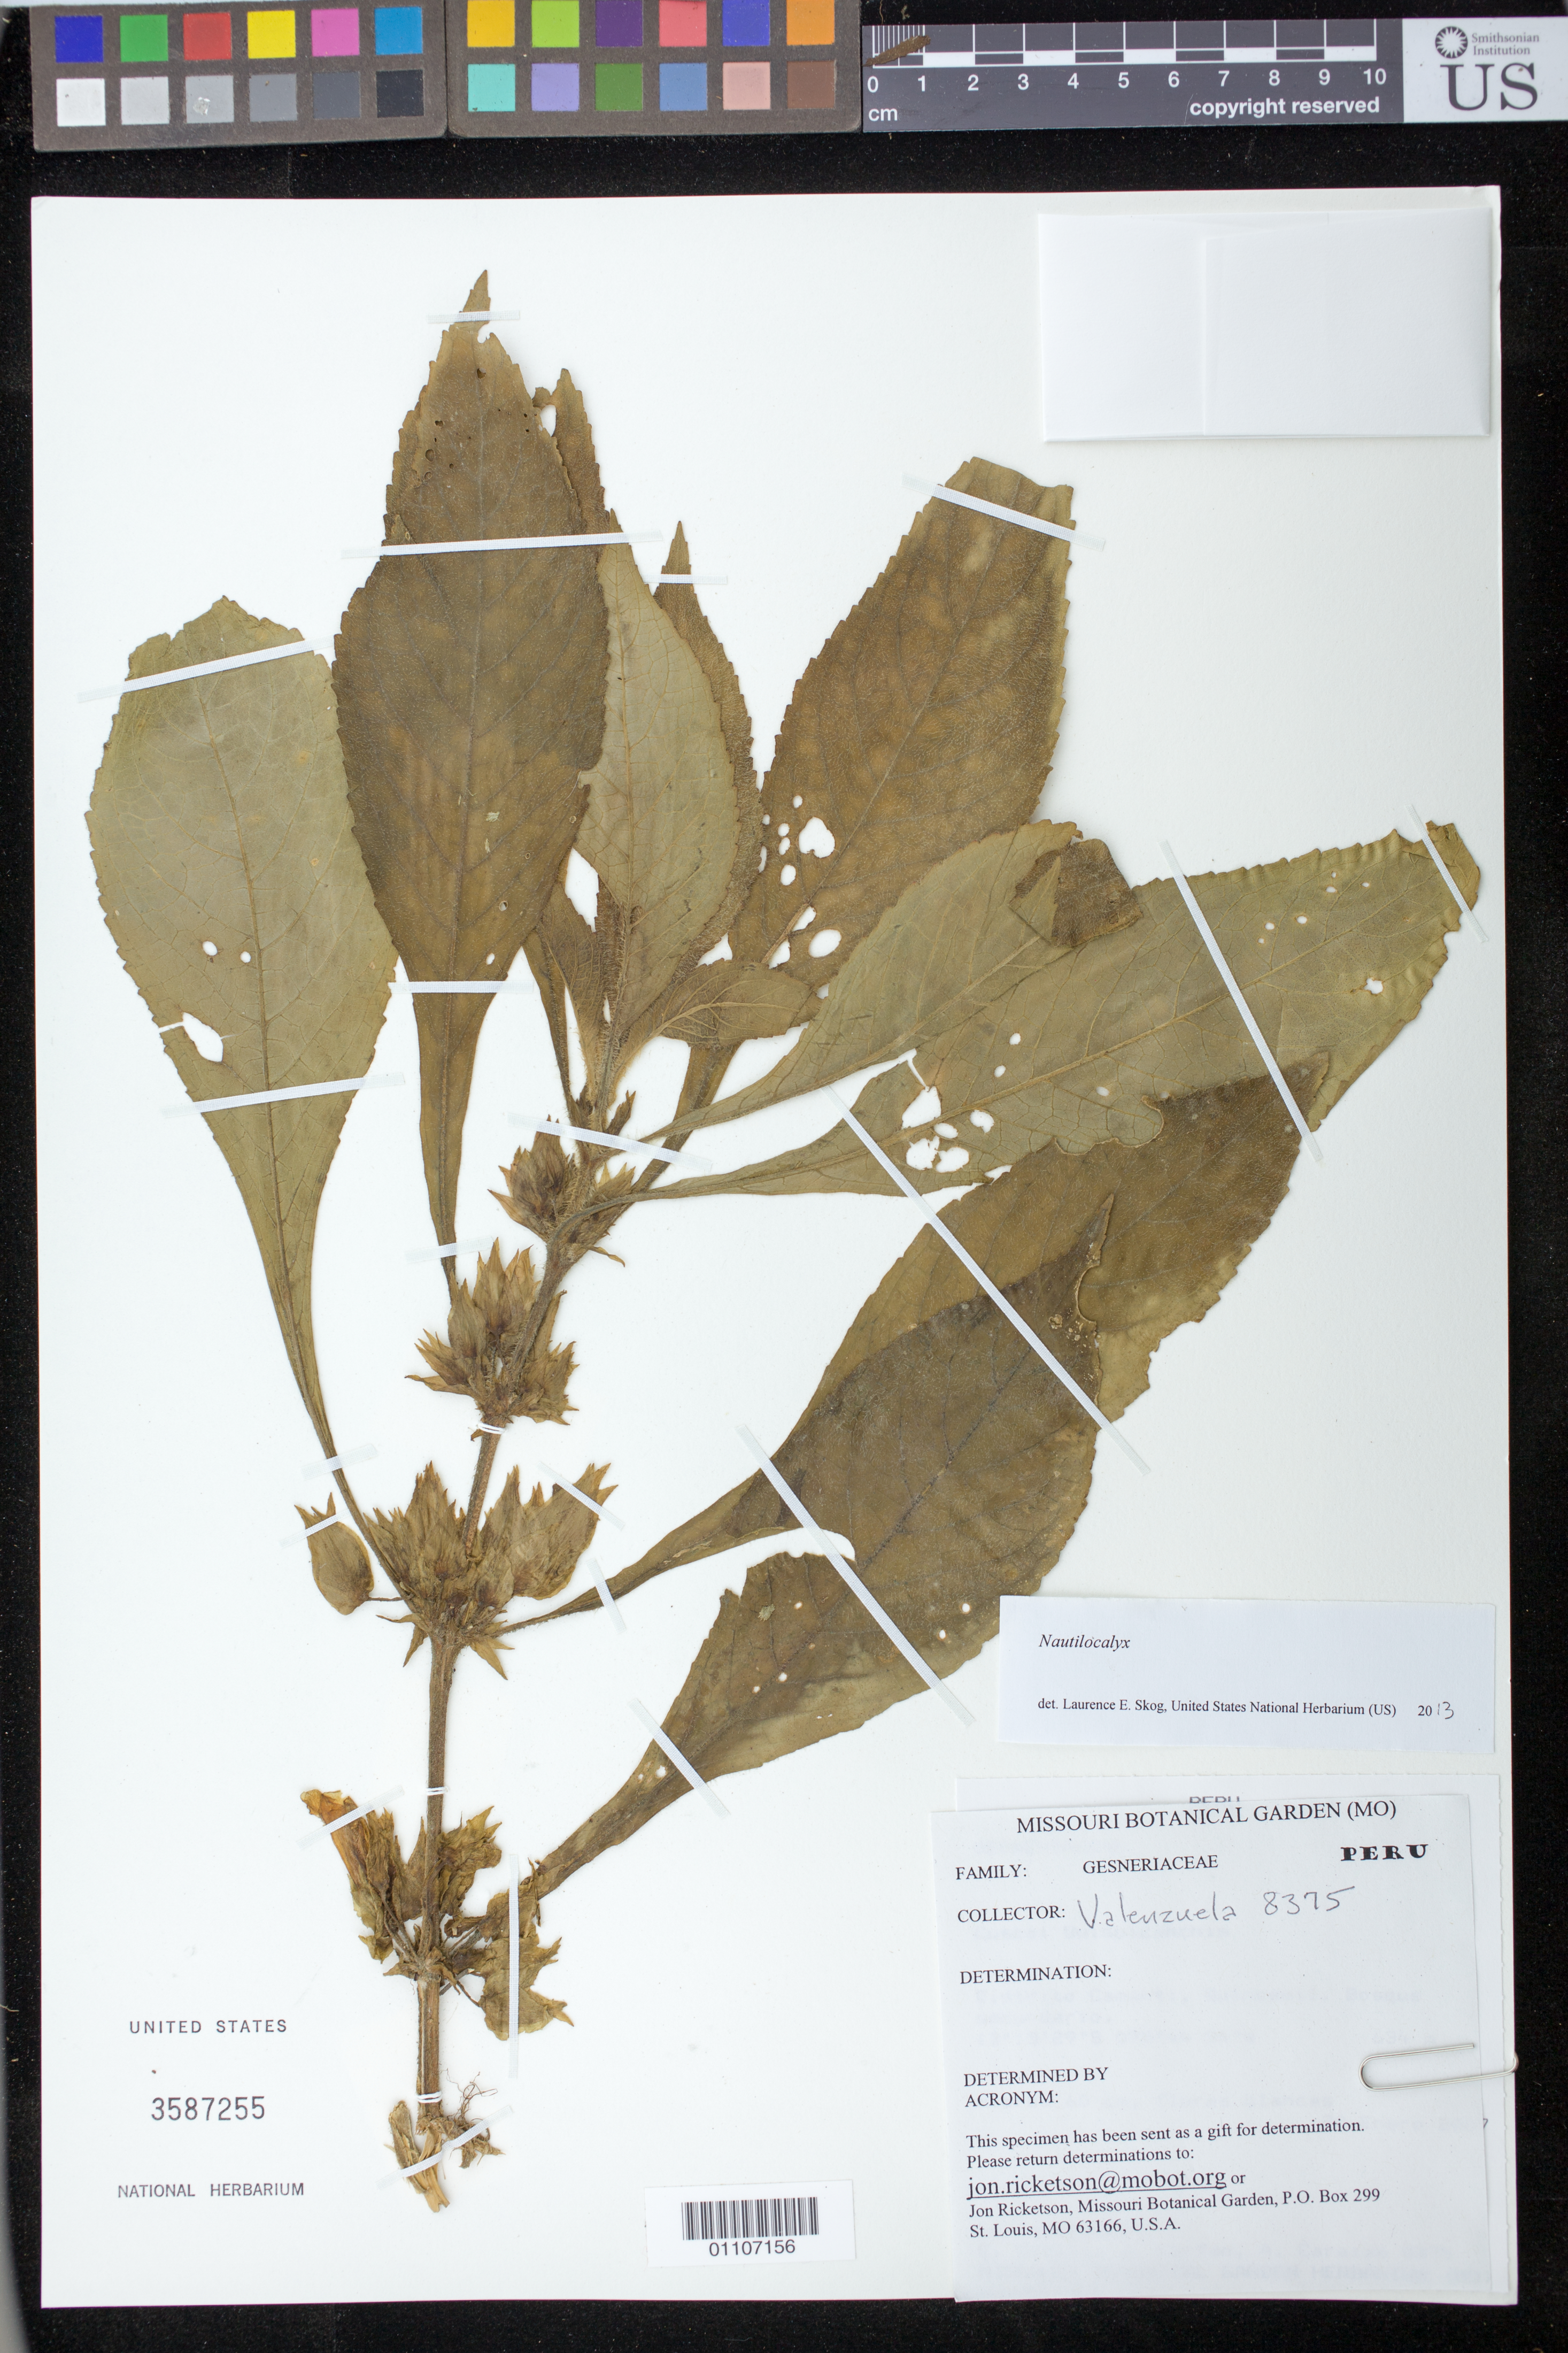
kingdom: Plantae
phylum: Tracheophyta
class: Magnoliopsida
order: Lamiales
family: Gesneriaceae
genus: Nautilocalyx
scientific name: Nautilocalyx sp.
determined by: Skog, Laurence E.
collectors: L. Valenzuela, E. Suclli, J. Farfán & A. Carazas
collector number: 8375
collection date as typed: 20 Jan 2007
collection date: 2007-01-20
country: Peru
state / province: Cusco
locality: Quispicanchis: Distrito Camanti, Quincemil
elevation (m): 634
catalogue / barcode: US 3587255